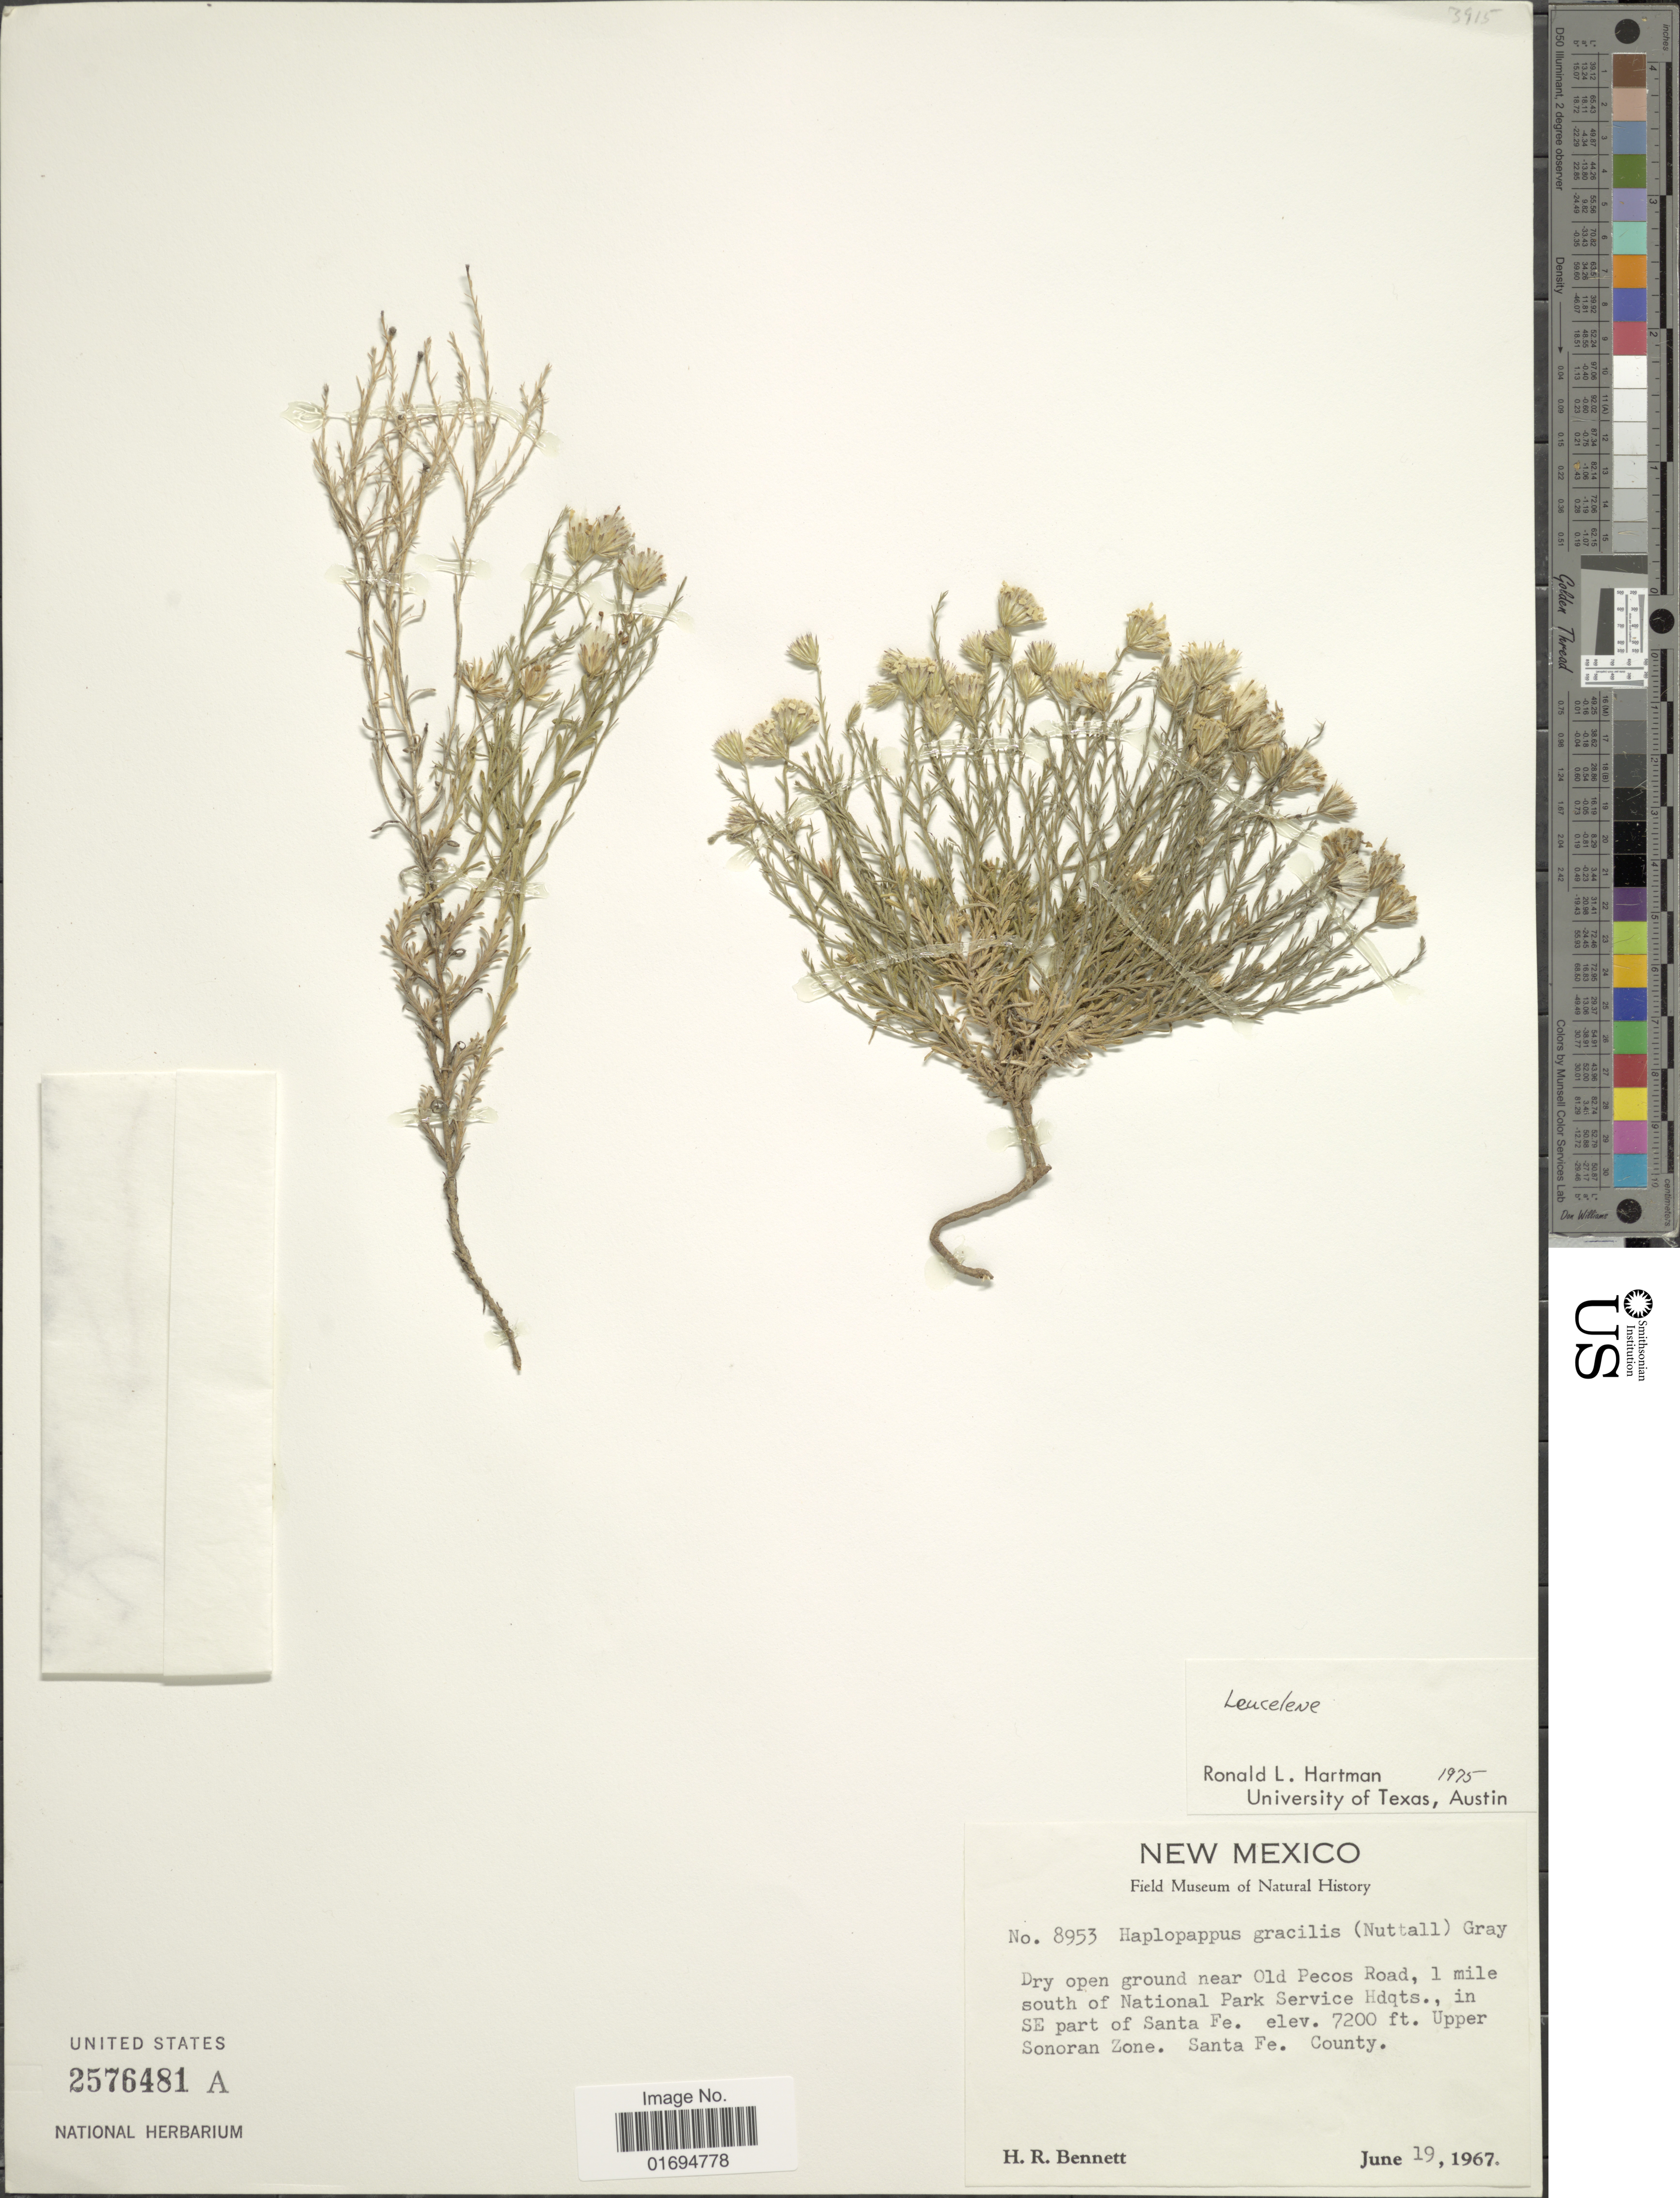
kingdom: Plantae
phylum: Tracheophyta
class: Magnoliopsida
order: Asterales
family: Asteraceae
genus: Chaetopappa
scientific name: Chaetopappa ericoides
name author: (Torr.) G.L. Nesom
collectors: H. R. Bennett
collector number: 8953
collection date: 1967-06-19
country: United States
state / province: New Mexico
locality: Near Old Pecos Road, 1 mile south of National Park Service Hdqts., in SE part of Santa FE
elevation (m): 2195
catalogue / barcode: US 2576481A